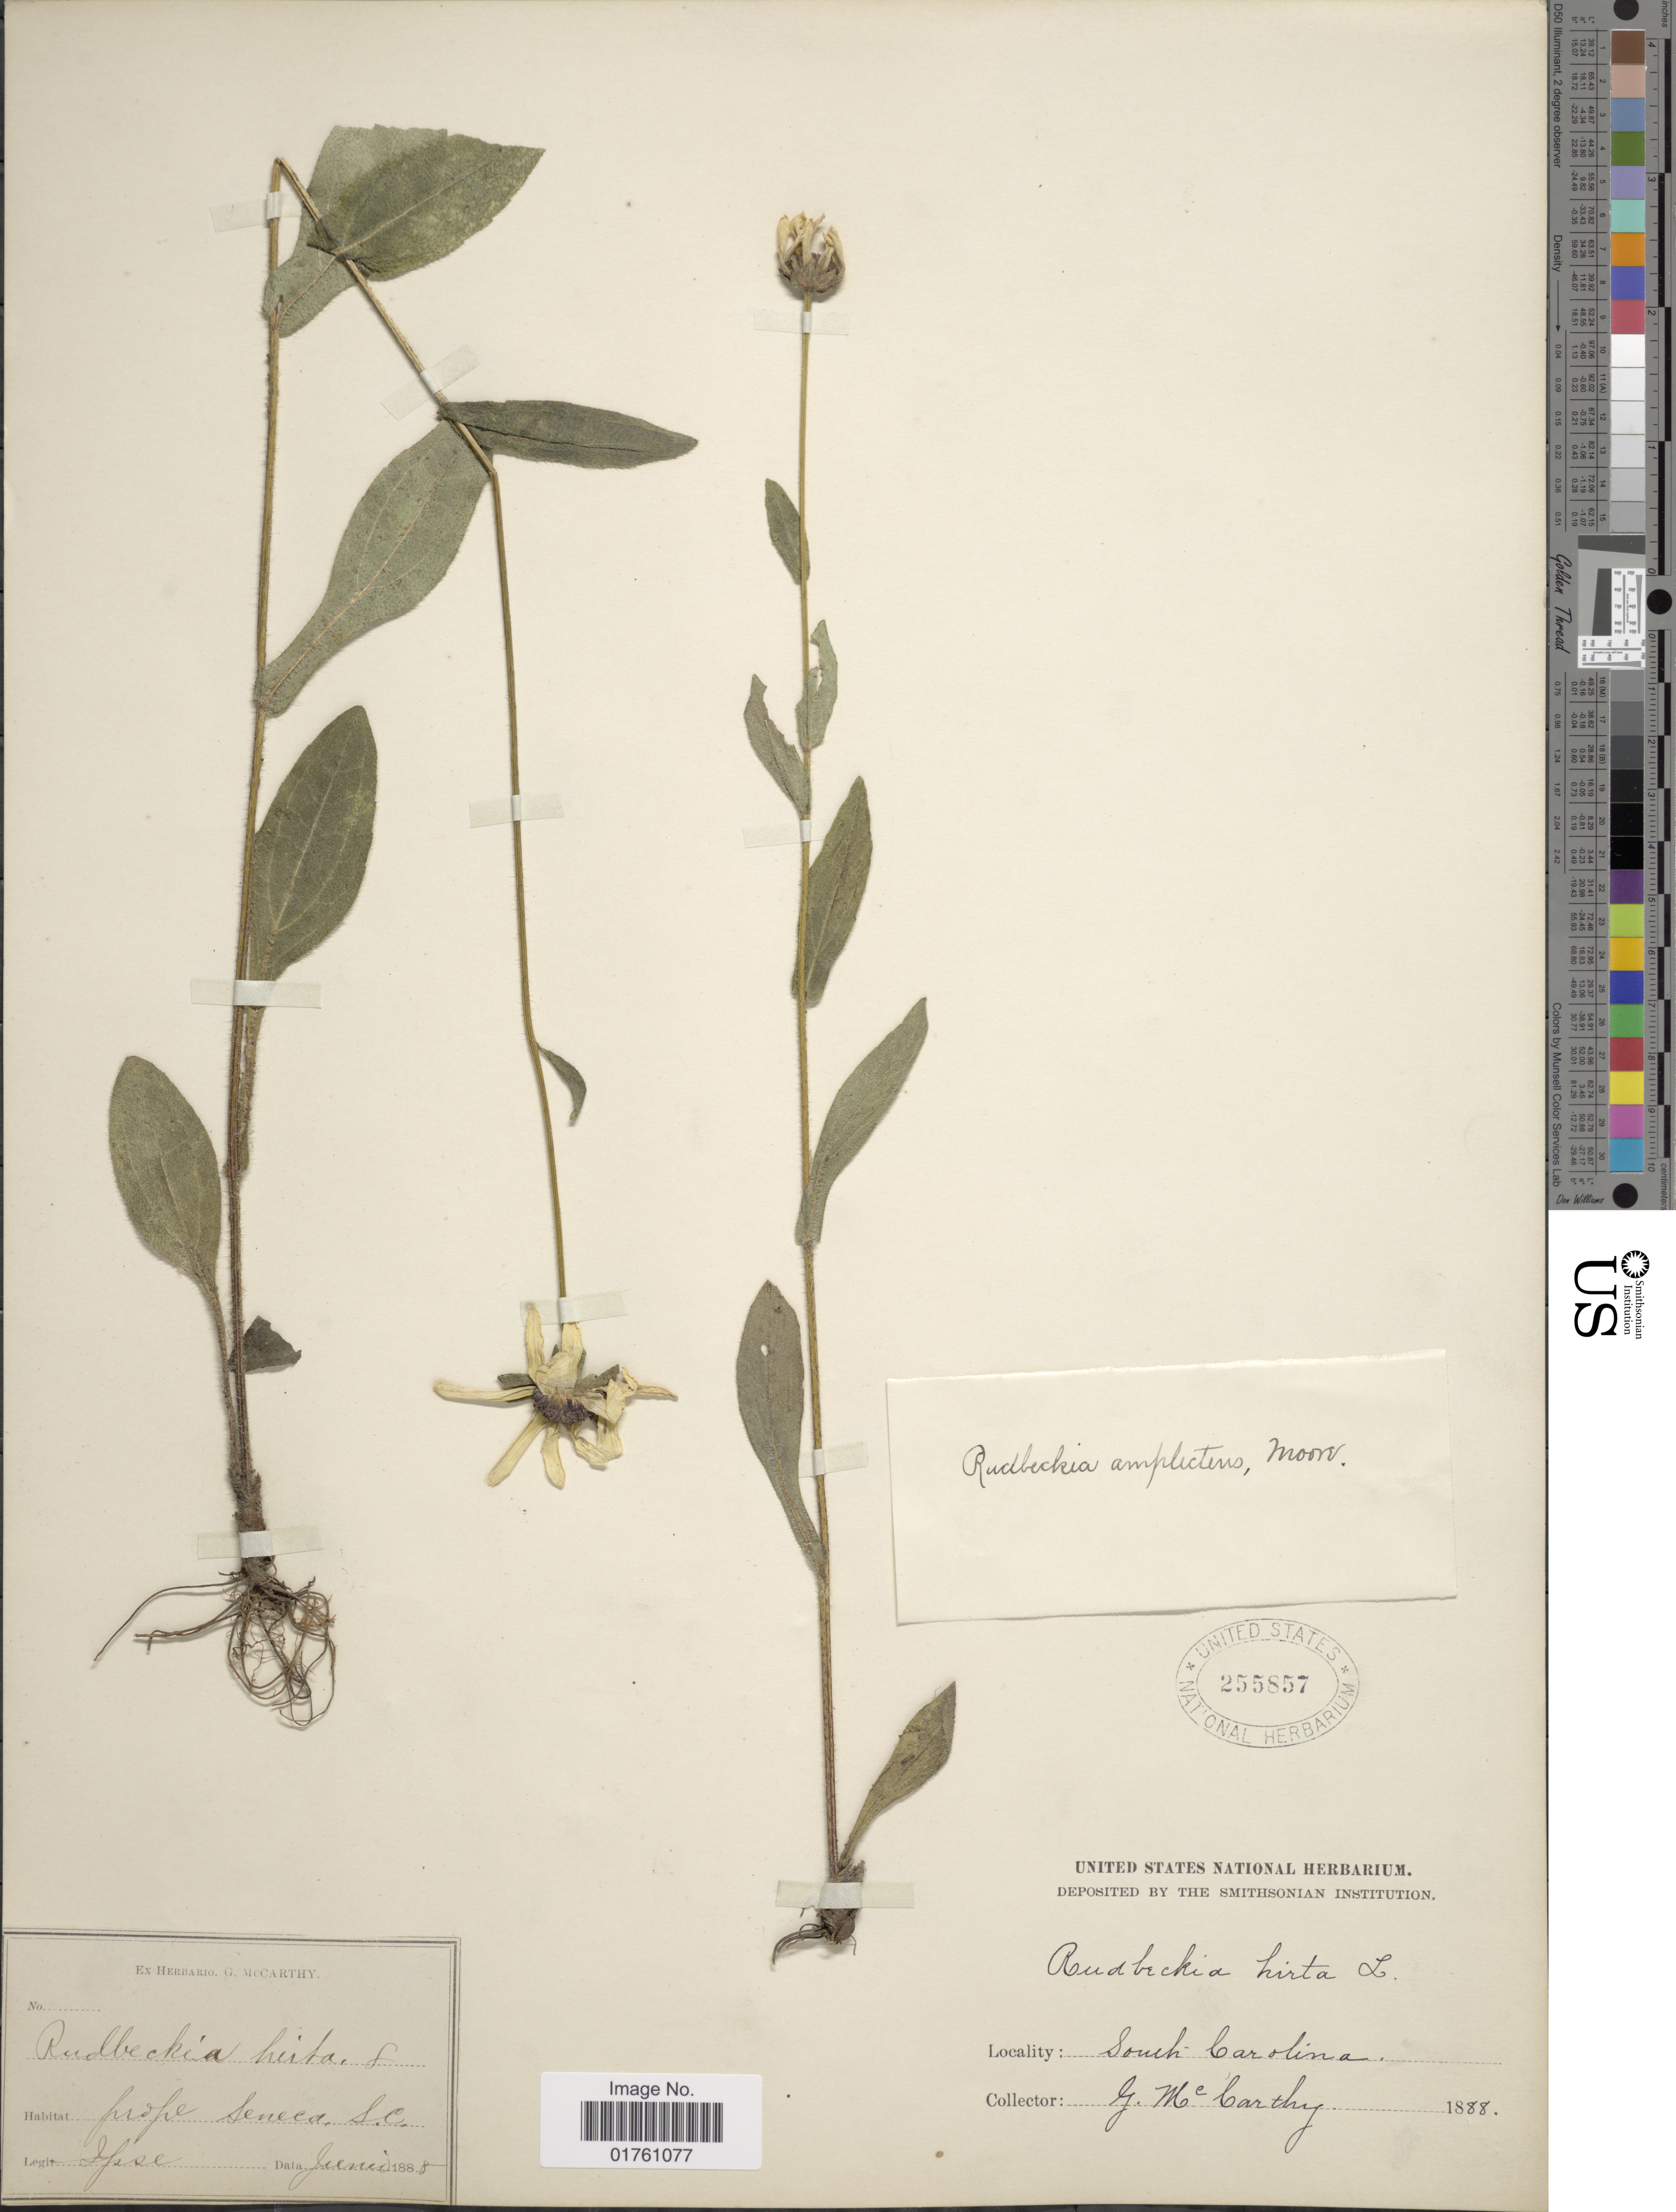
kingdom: Plantae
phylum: Tracheophyta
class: Magnoliopsida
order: Asterales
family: Asteraceae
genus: Rudbeckia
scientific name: Rudbeckia hirta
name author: L.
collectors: G. McCarthy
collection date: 1888-06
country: United States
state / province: South Carolina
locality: Prope Seneca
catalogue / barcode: US 255857